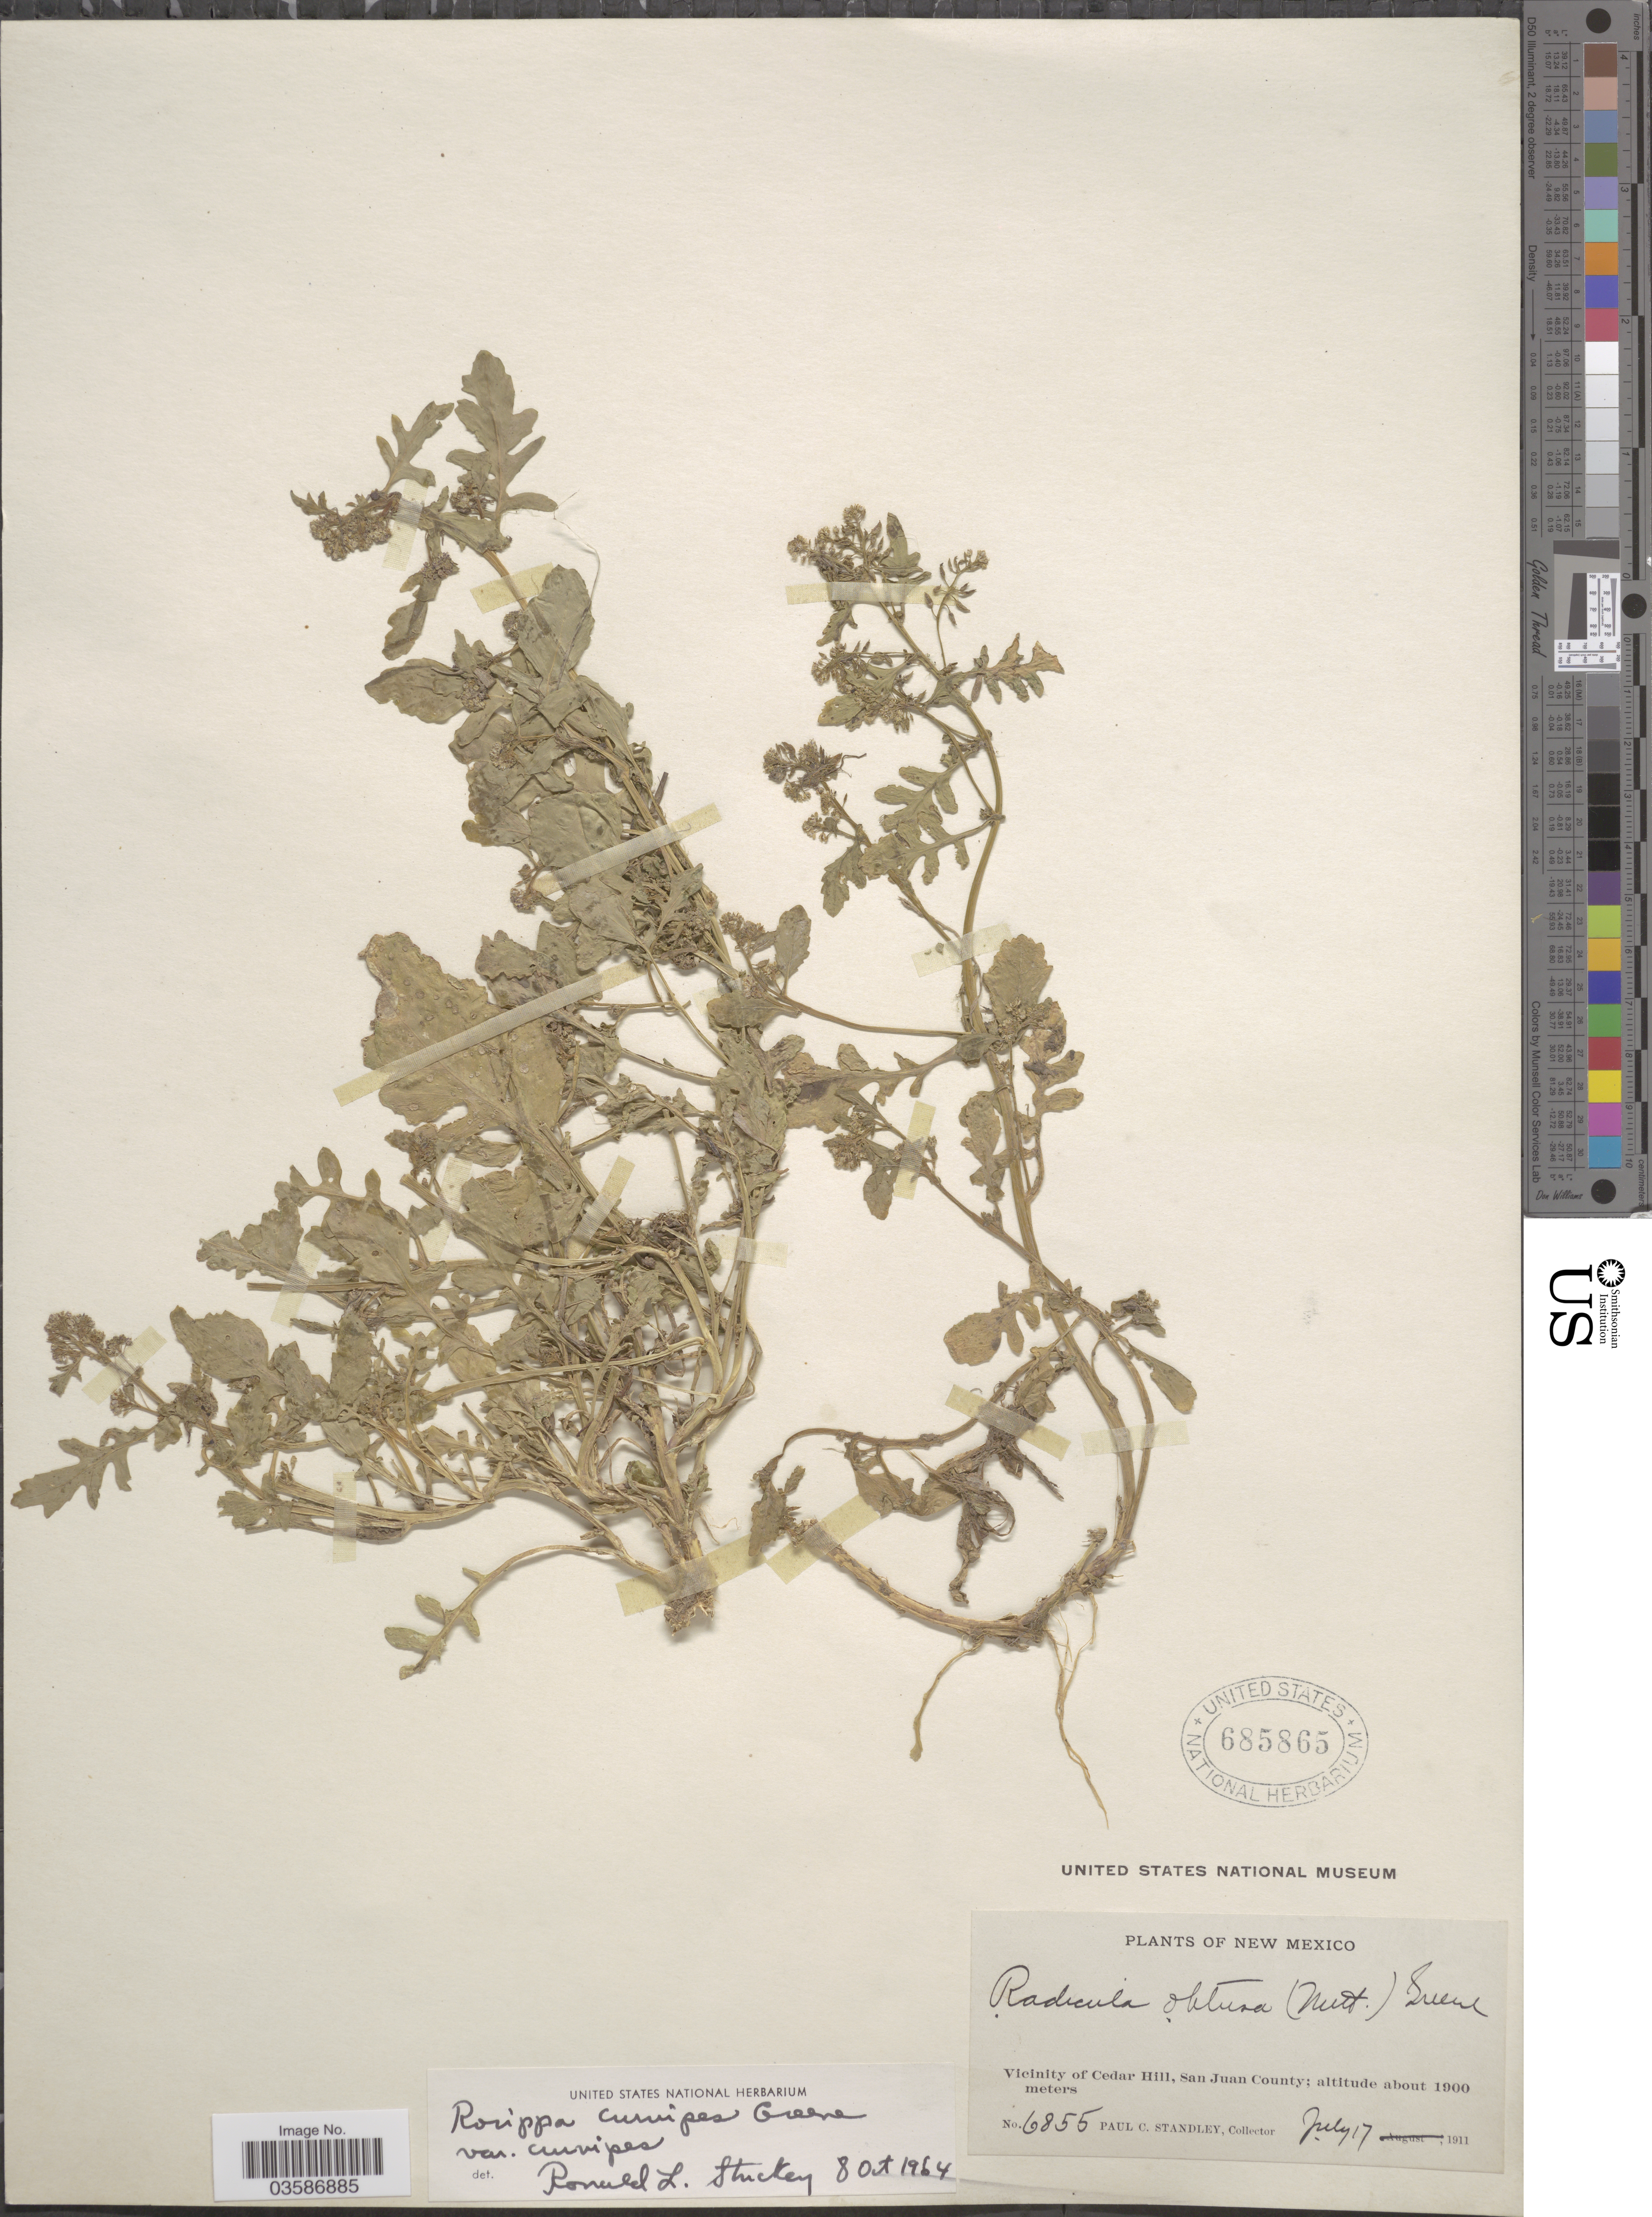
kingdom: Plantae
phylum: Tracheophyta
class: Magnoliopsida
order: Brassicales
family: Brassicaceae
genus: Rorippa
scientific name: Rorippa curvipes var. curvipes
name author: Greene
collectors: P. C. Standley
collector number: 6855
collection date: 1911-07-17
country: United States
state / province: New Mexico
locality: Vicinity of Cedar Hill, San Juan County.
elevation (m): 1900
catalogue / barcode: US 685865